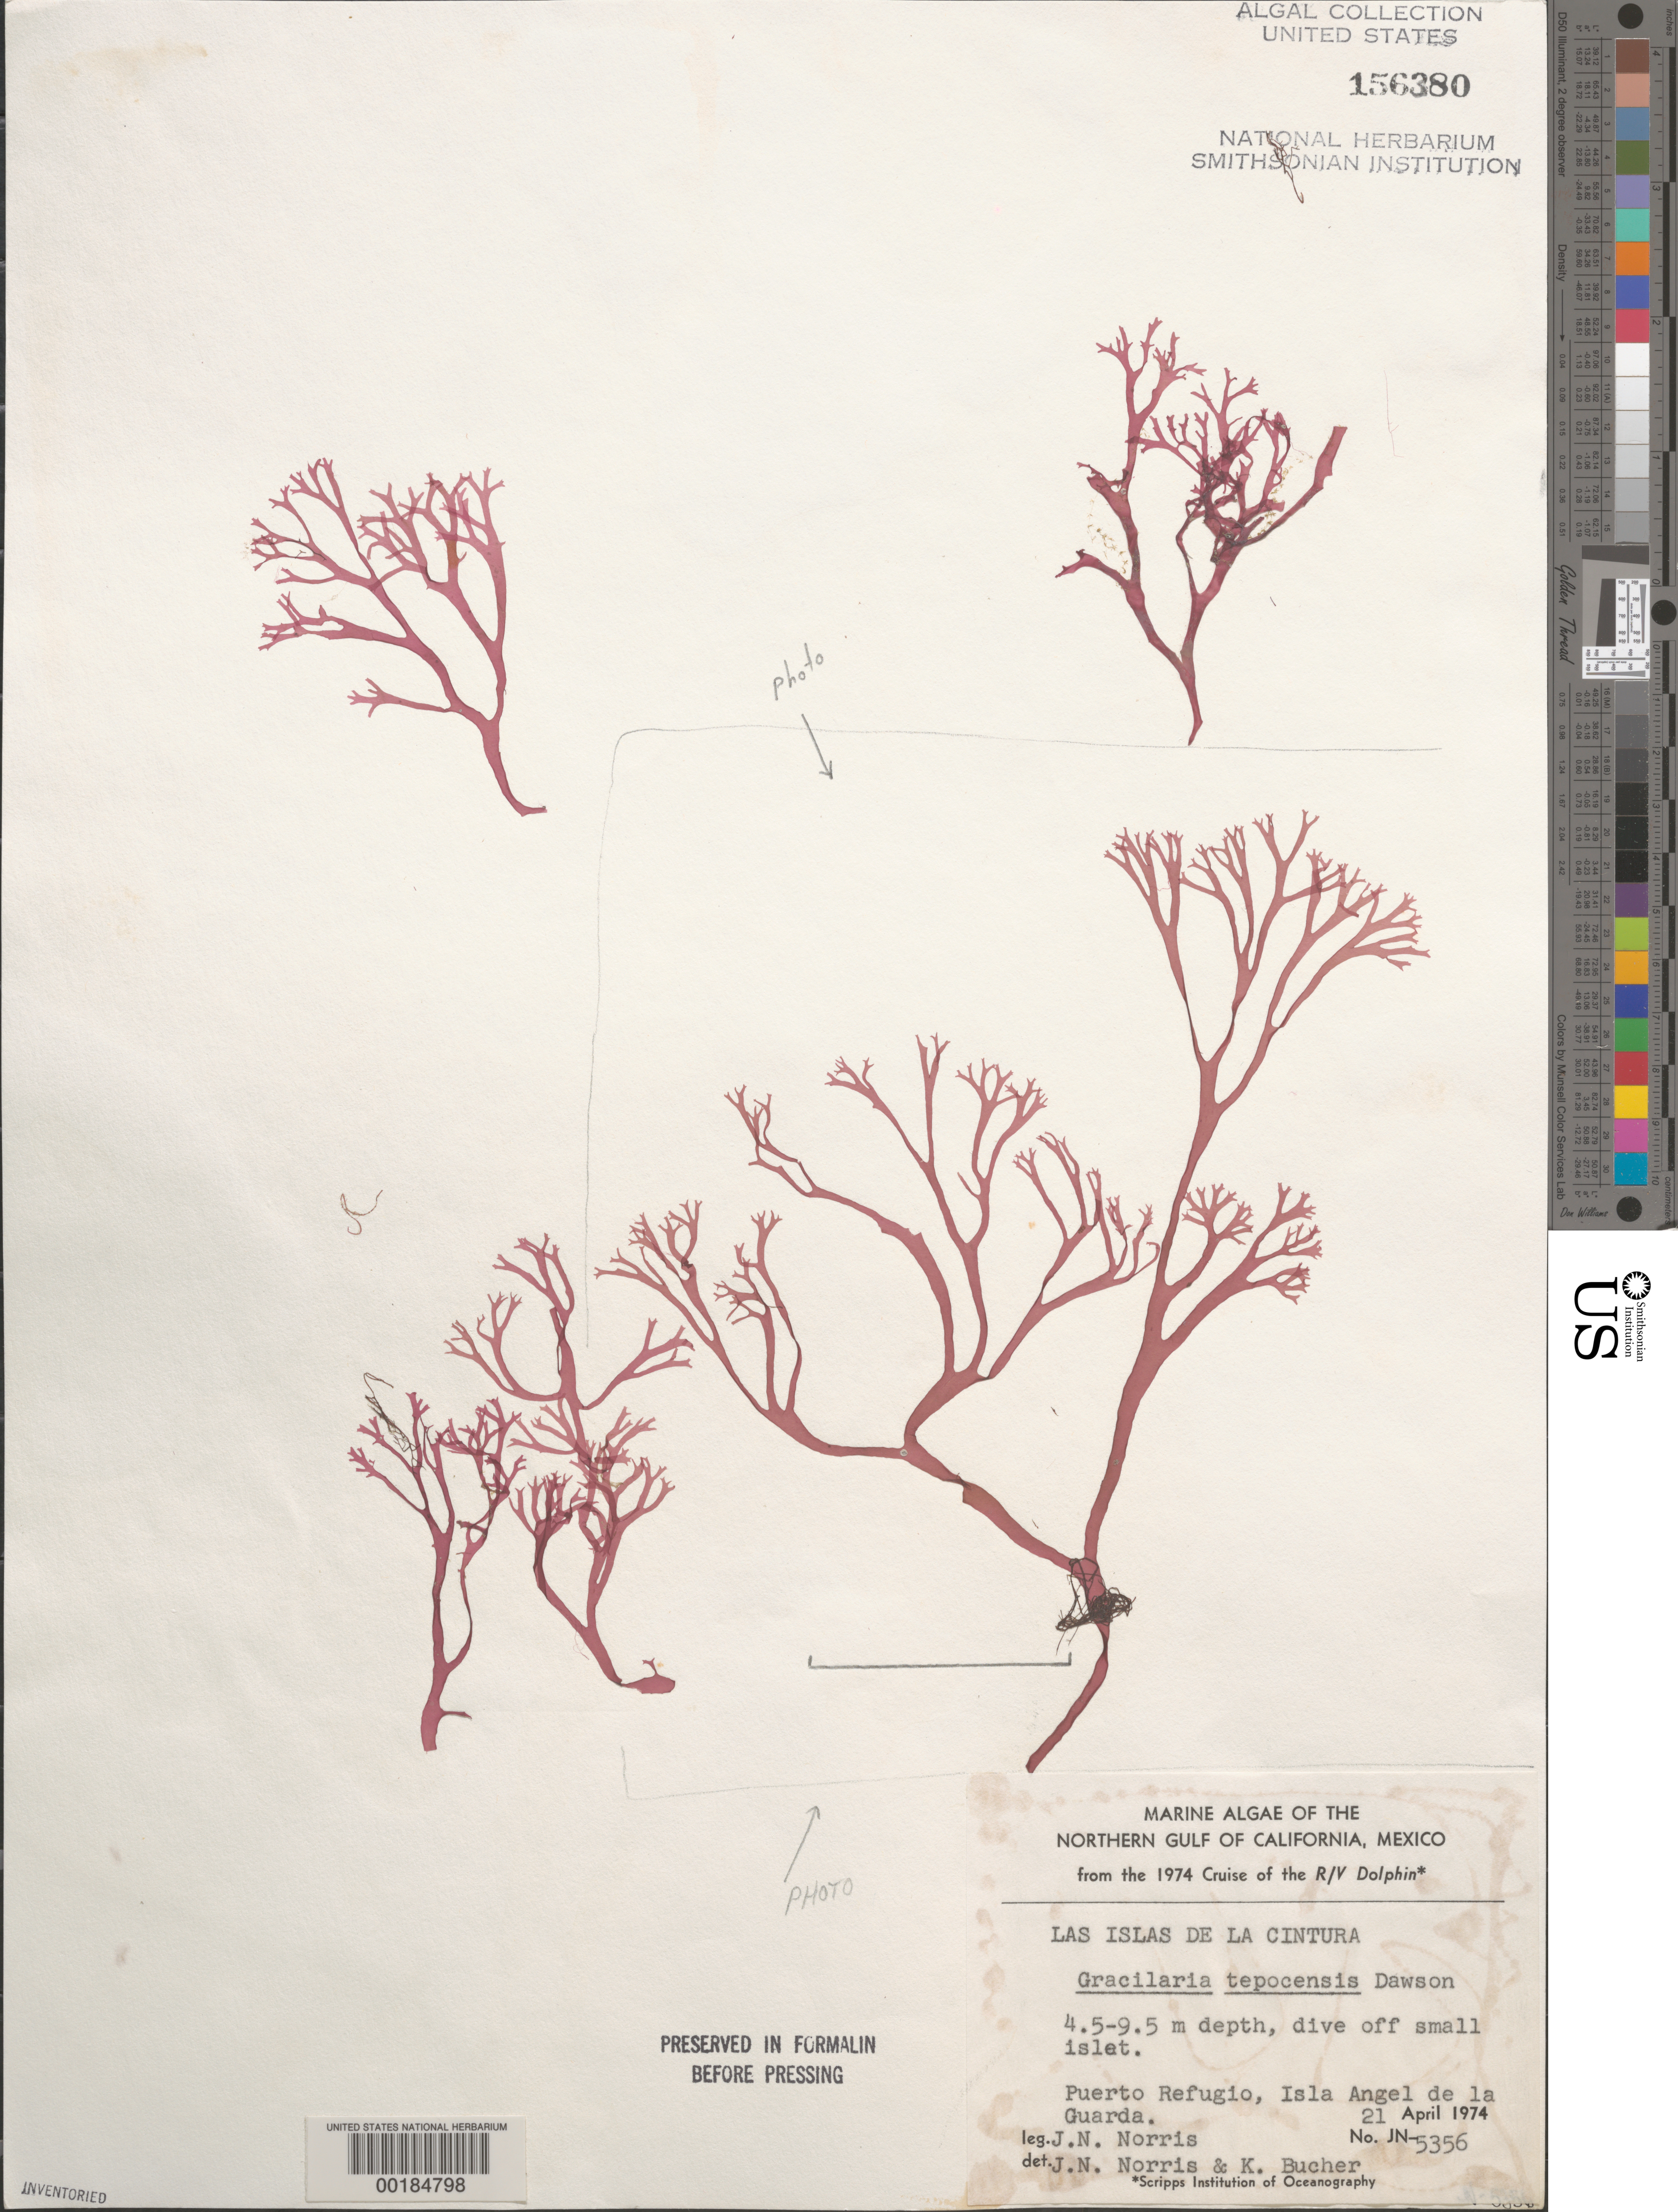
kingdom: Plantae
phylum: Rhodophyta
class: Florideophyceae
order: Gracilariales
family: Gracilariaceae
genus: Gracilaria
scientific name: Gracilaria tepocensis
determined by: Norris, J. N.; Bucher, K. E.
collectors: J. N. Norris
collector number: JN-5356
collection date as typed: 21 Apr 1974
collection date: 1974-04-21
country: Mexico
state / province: Baja California Norte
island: Isla Angel de la Guarda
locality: Puerto Refugio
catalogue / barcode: US 156380